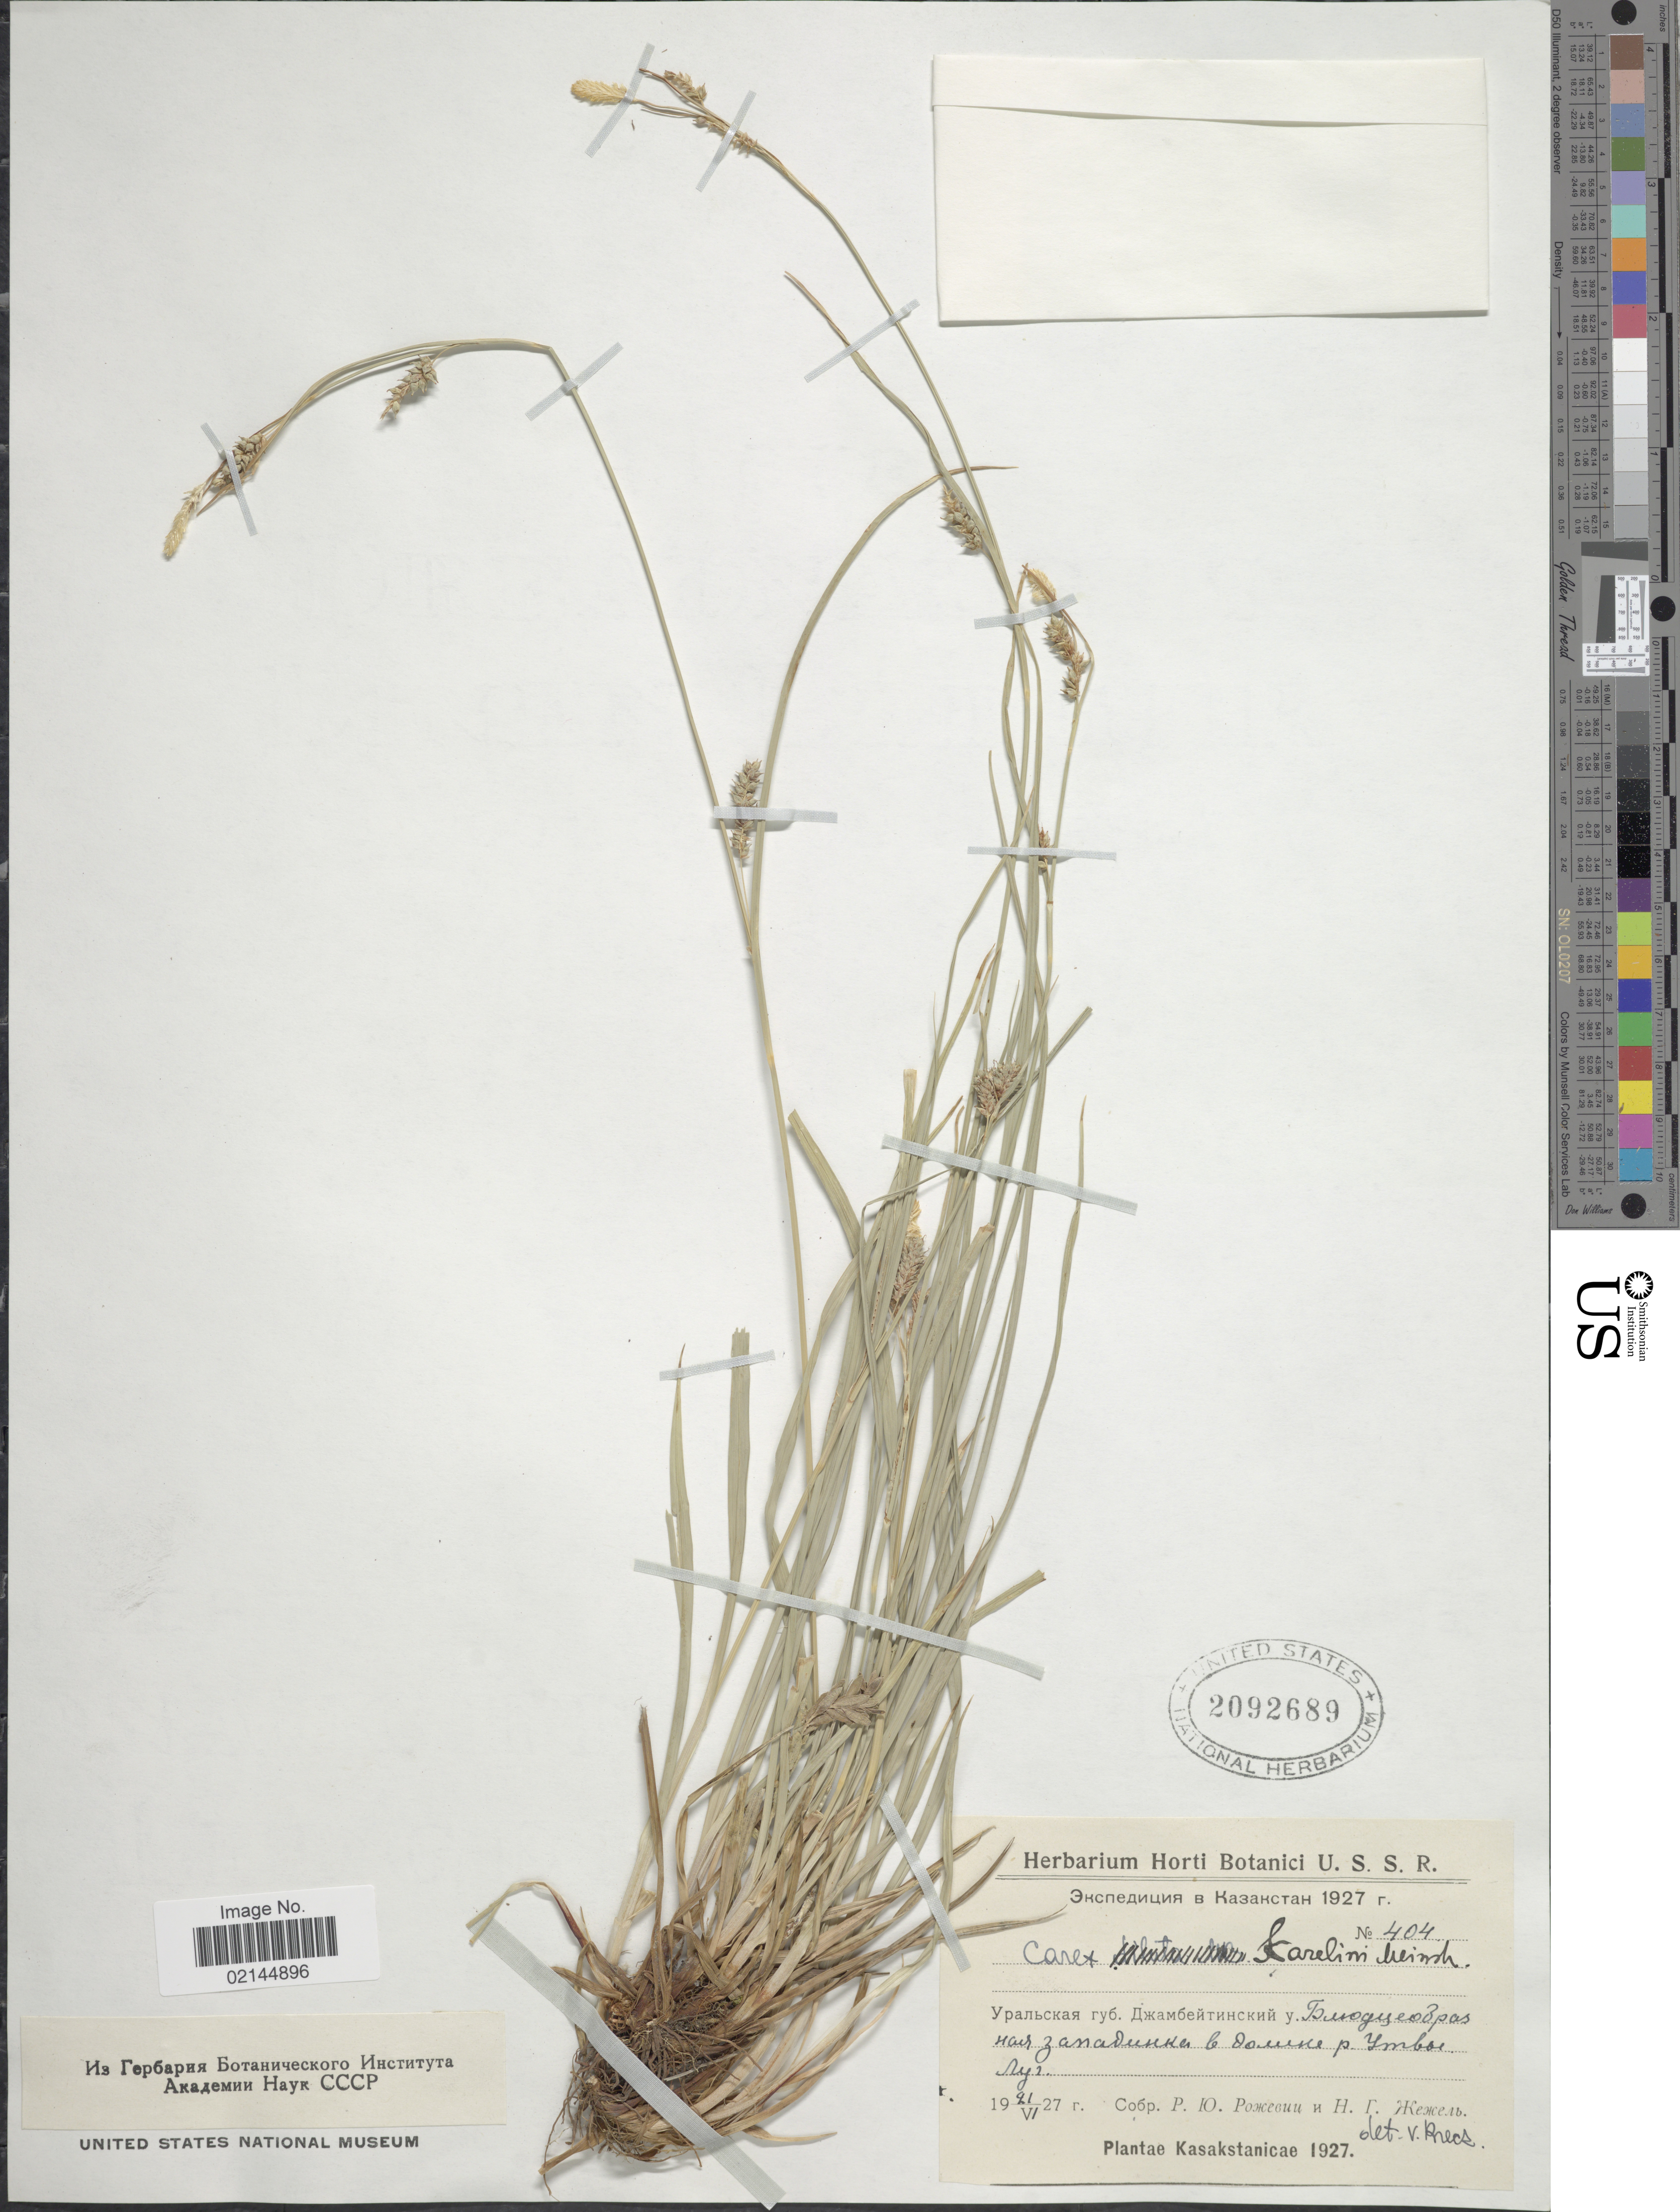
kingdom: Plantae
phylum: Tracheophyta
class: Liliopsida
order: Poales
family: Cyperaceae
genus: Carex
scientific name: Carex diluta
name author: M. Bieb.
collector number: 404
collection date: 1927-06-21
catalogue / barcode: US 2092689